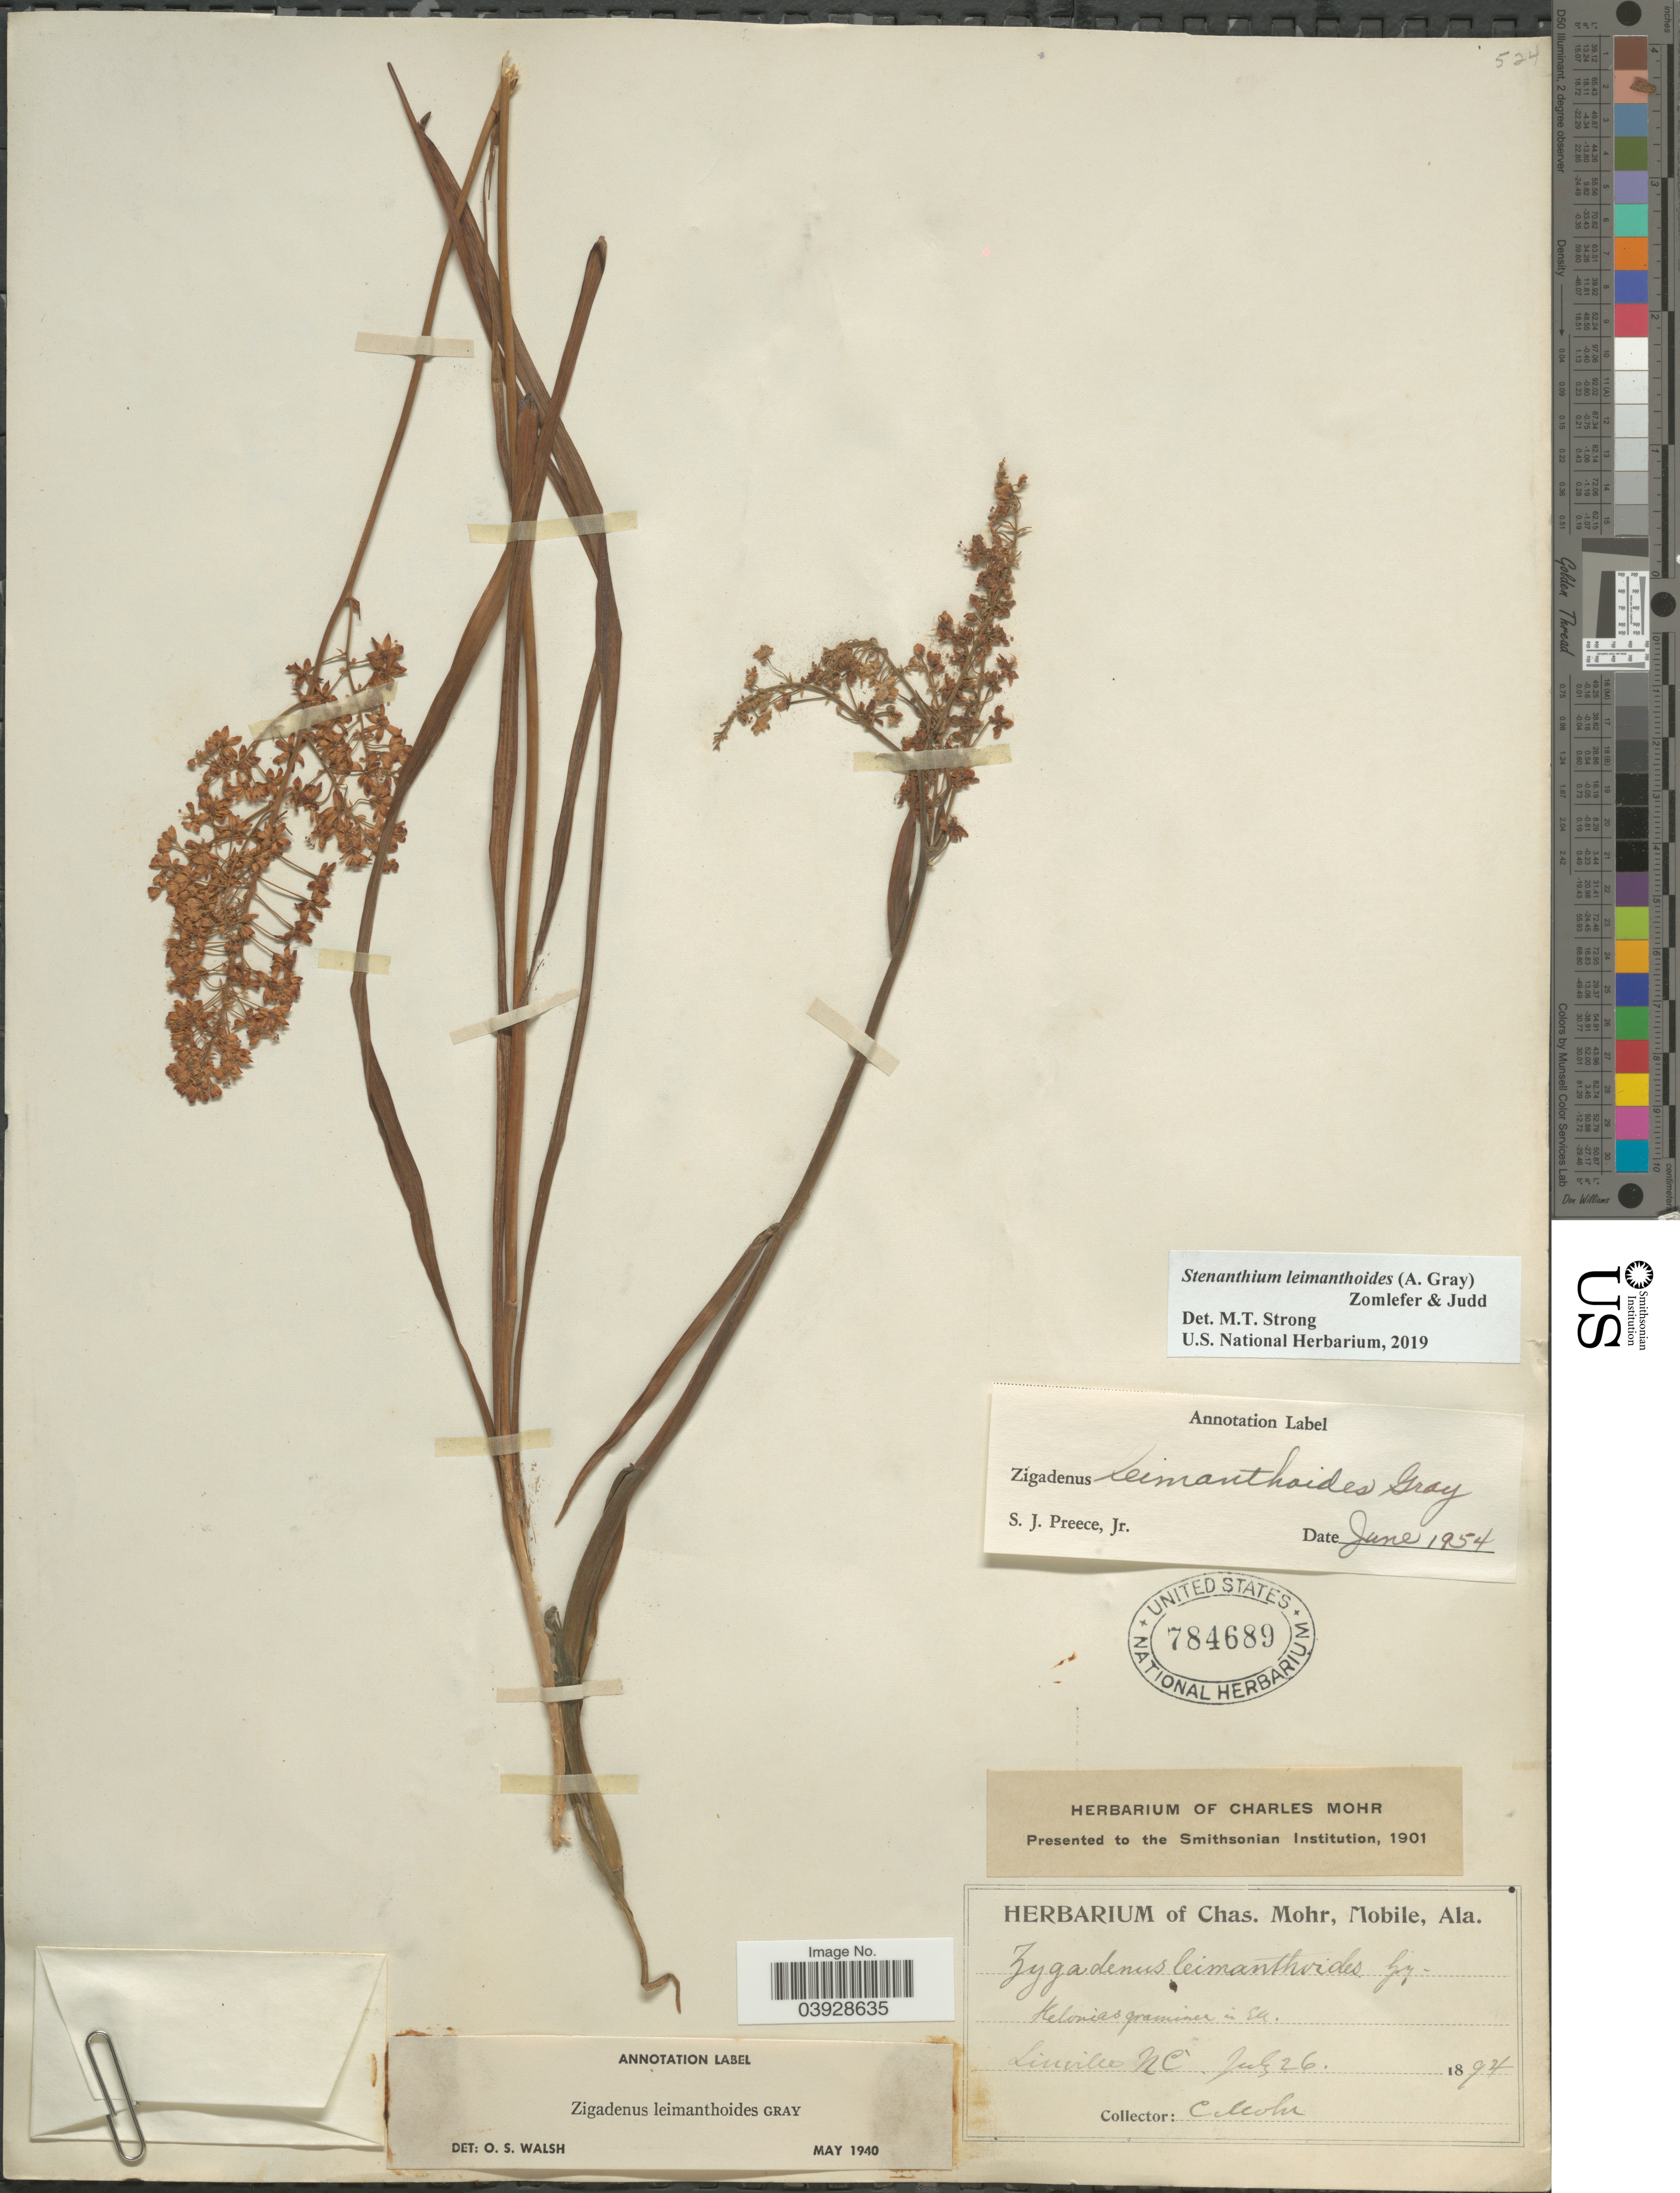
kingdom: Plantae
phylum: Tracheophyta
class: Liliopsida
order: Liliales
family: Melanthiaceae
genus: Stenanthium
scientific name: Stenanthium leimanthoides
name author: (A. Gray) Zomlefer & Judd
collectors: C. T. Mohr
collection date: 1894-07-26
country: United States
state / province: North Carolina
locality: Linville.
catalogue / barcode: US 784689